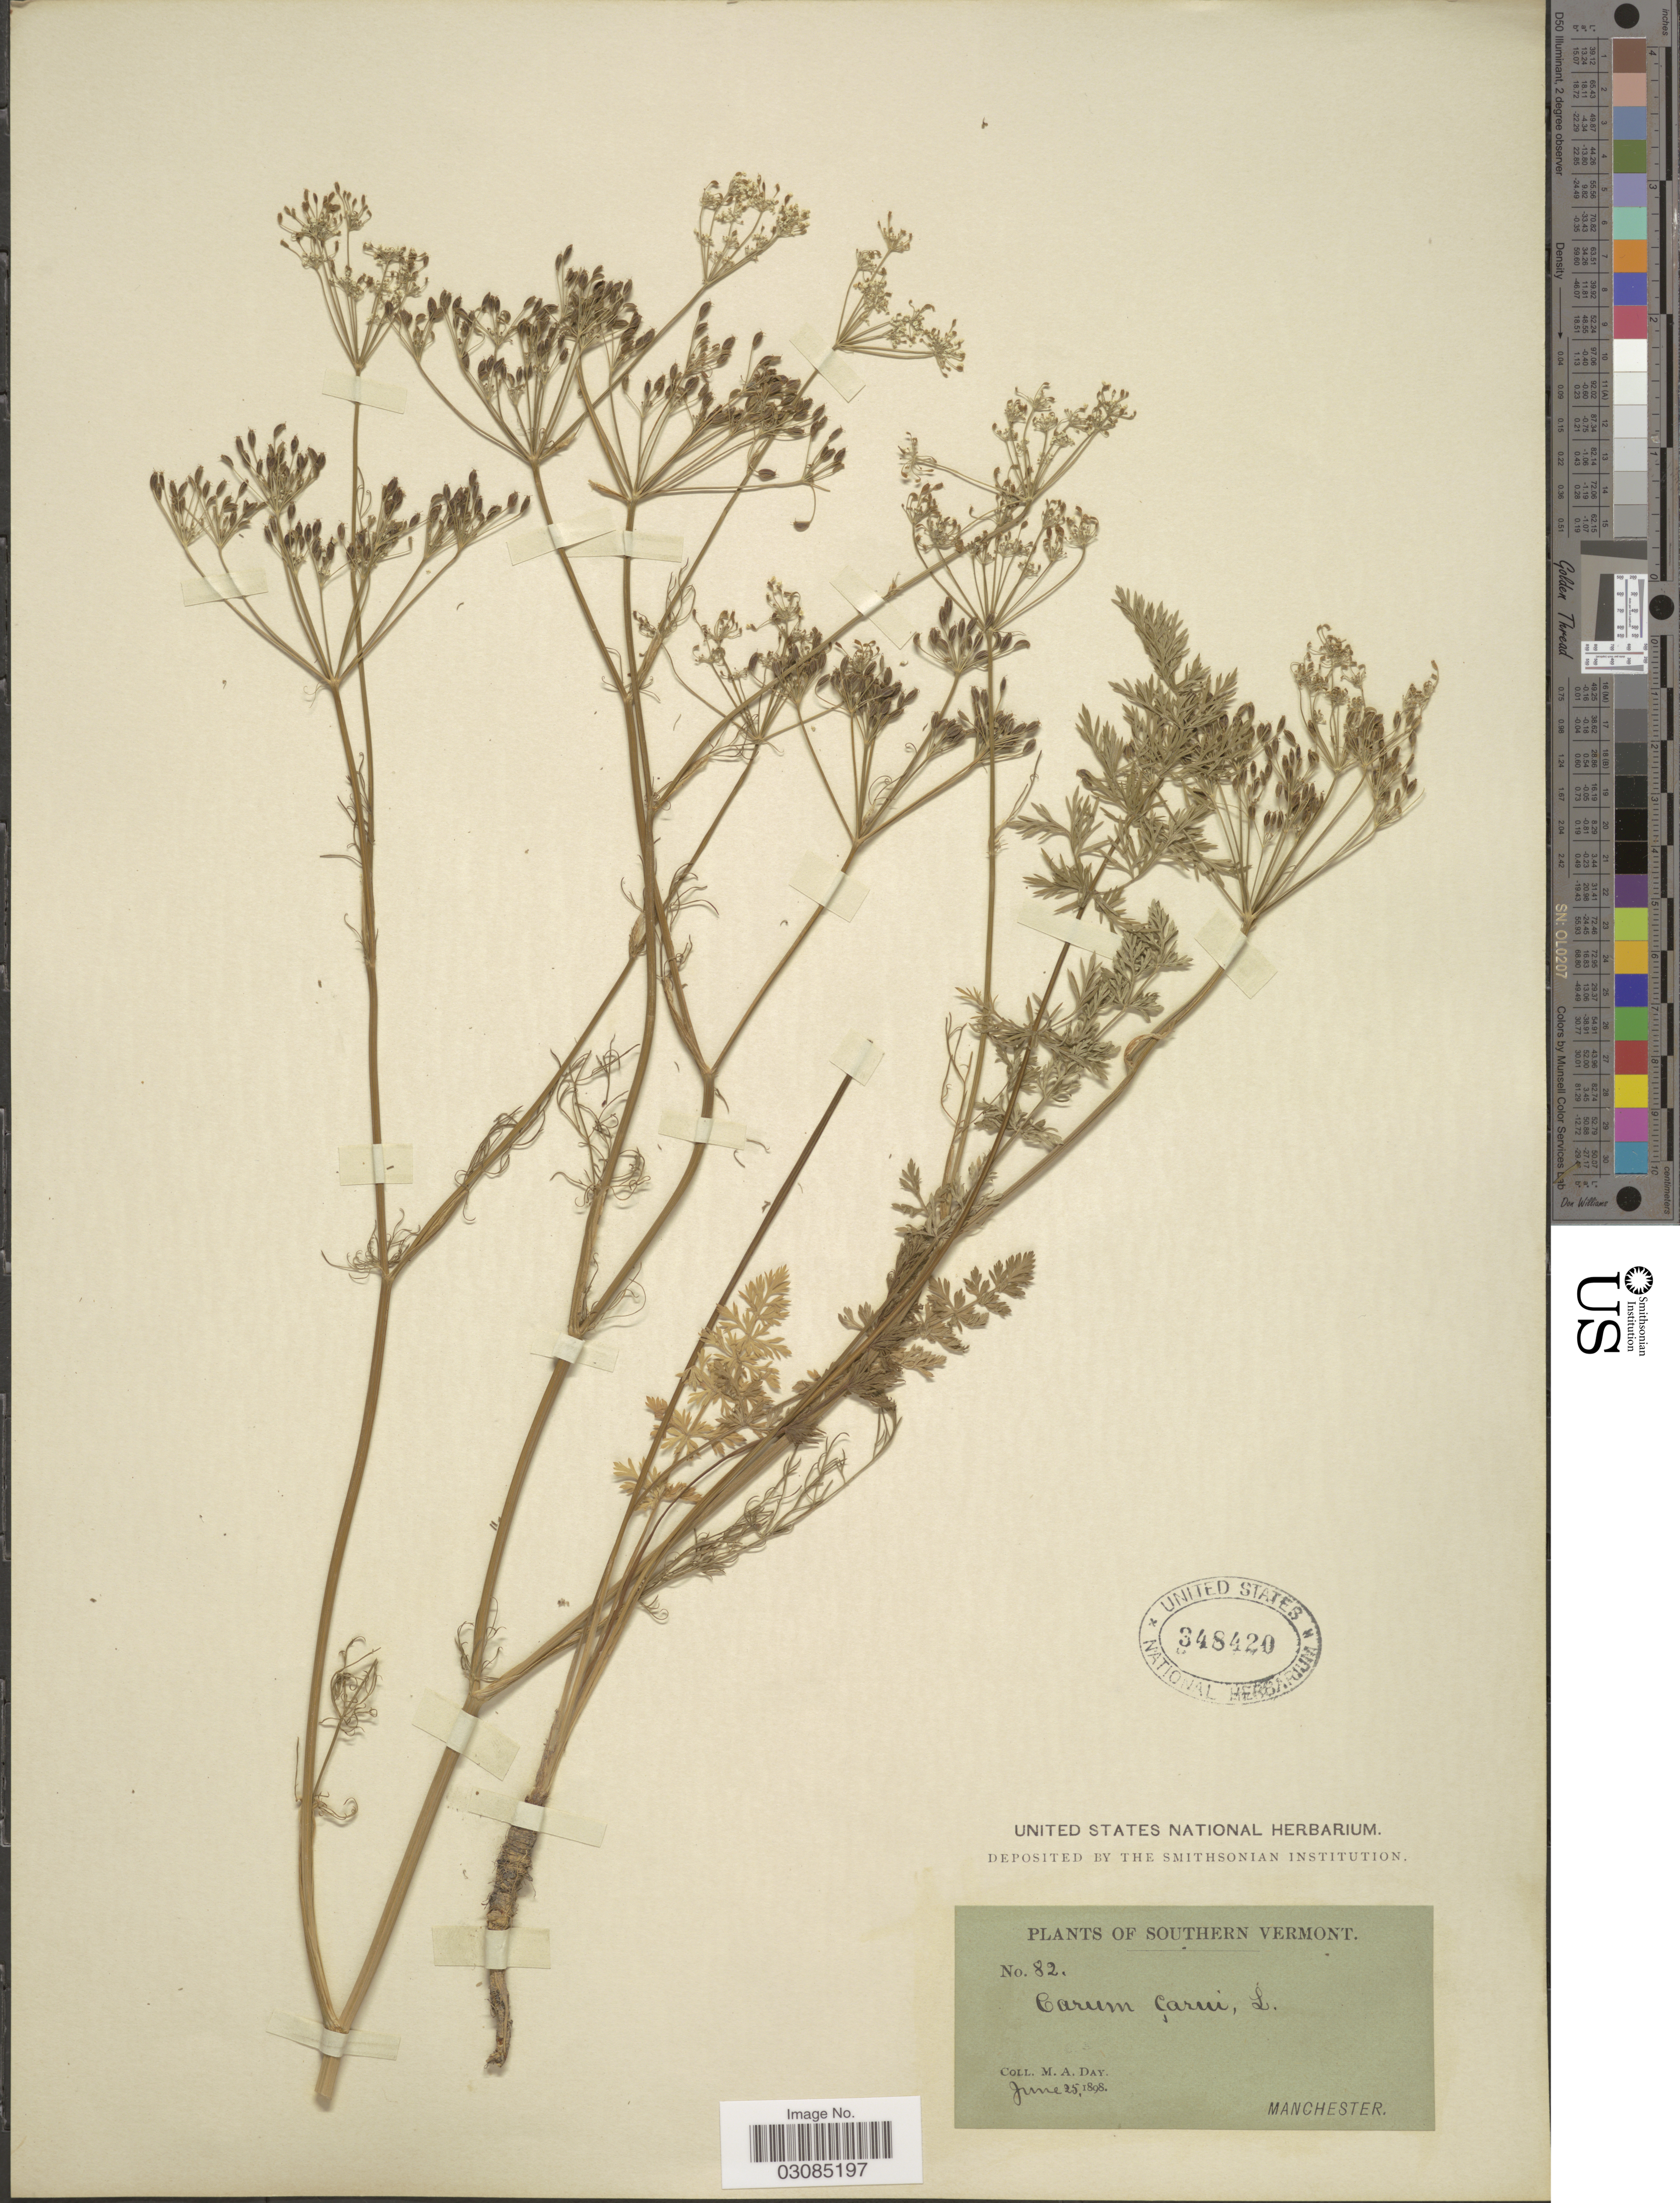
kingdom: Plantae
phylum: Tracheophyta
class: Magnoliopsida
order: Apiales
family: Apiaceae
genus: Carum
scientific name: Carum carvi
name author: L.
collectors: M. Day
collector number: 82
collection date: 1898-06-25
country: United States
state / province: Vermont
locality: Southern Vermont. Manchester.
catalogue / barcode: US 348420